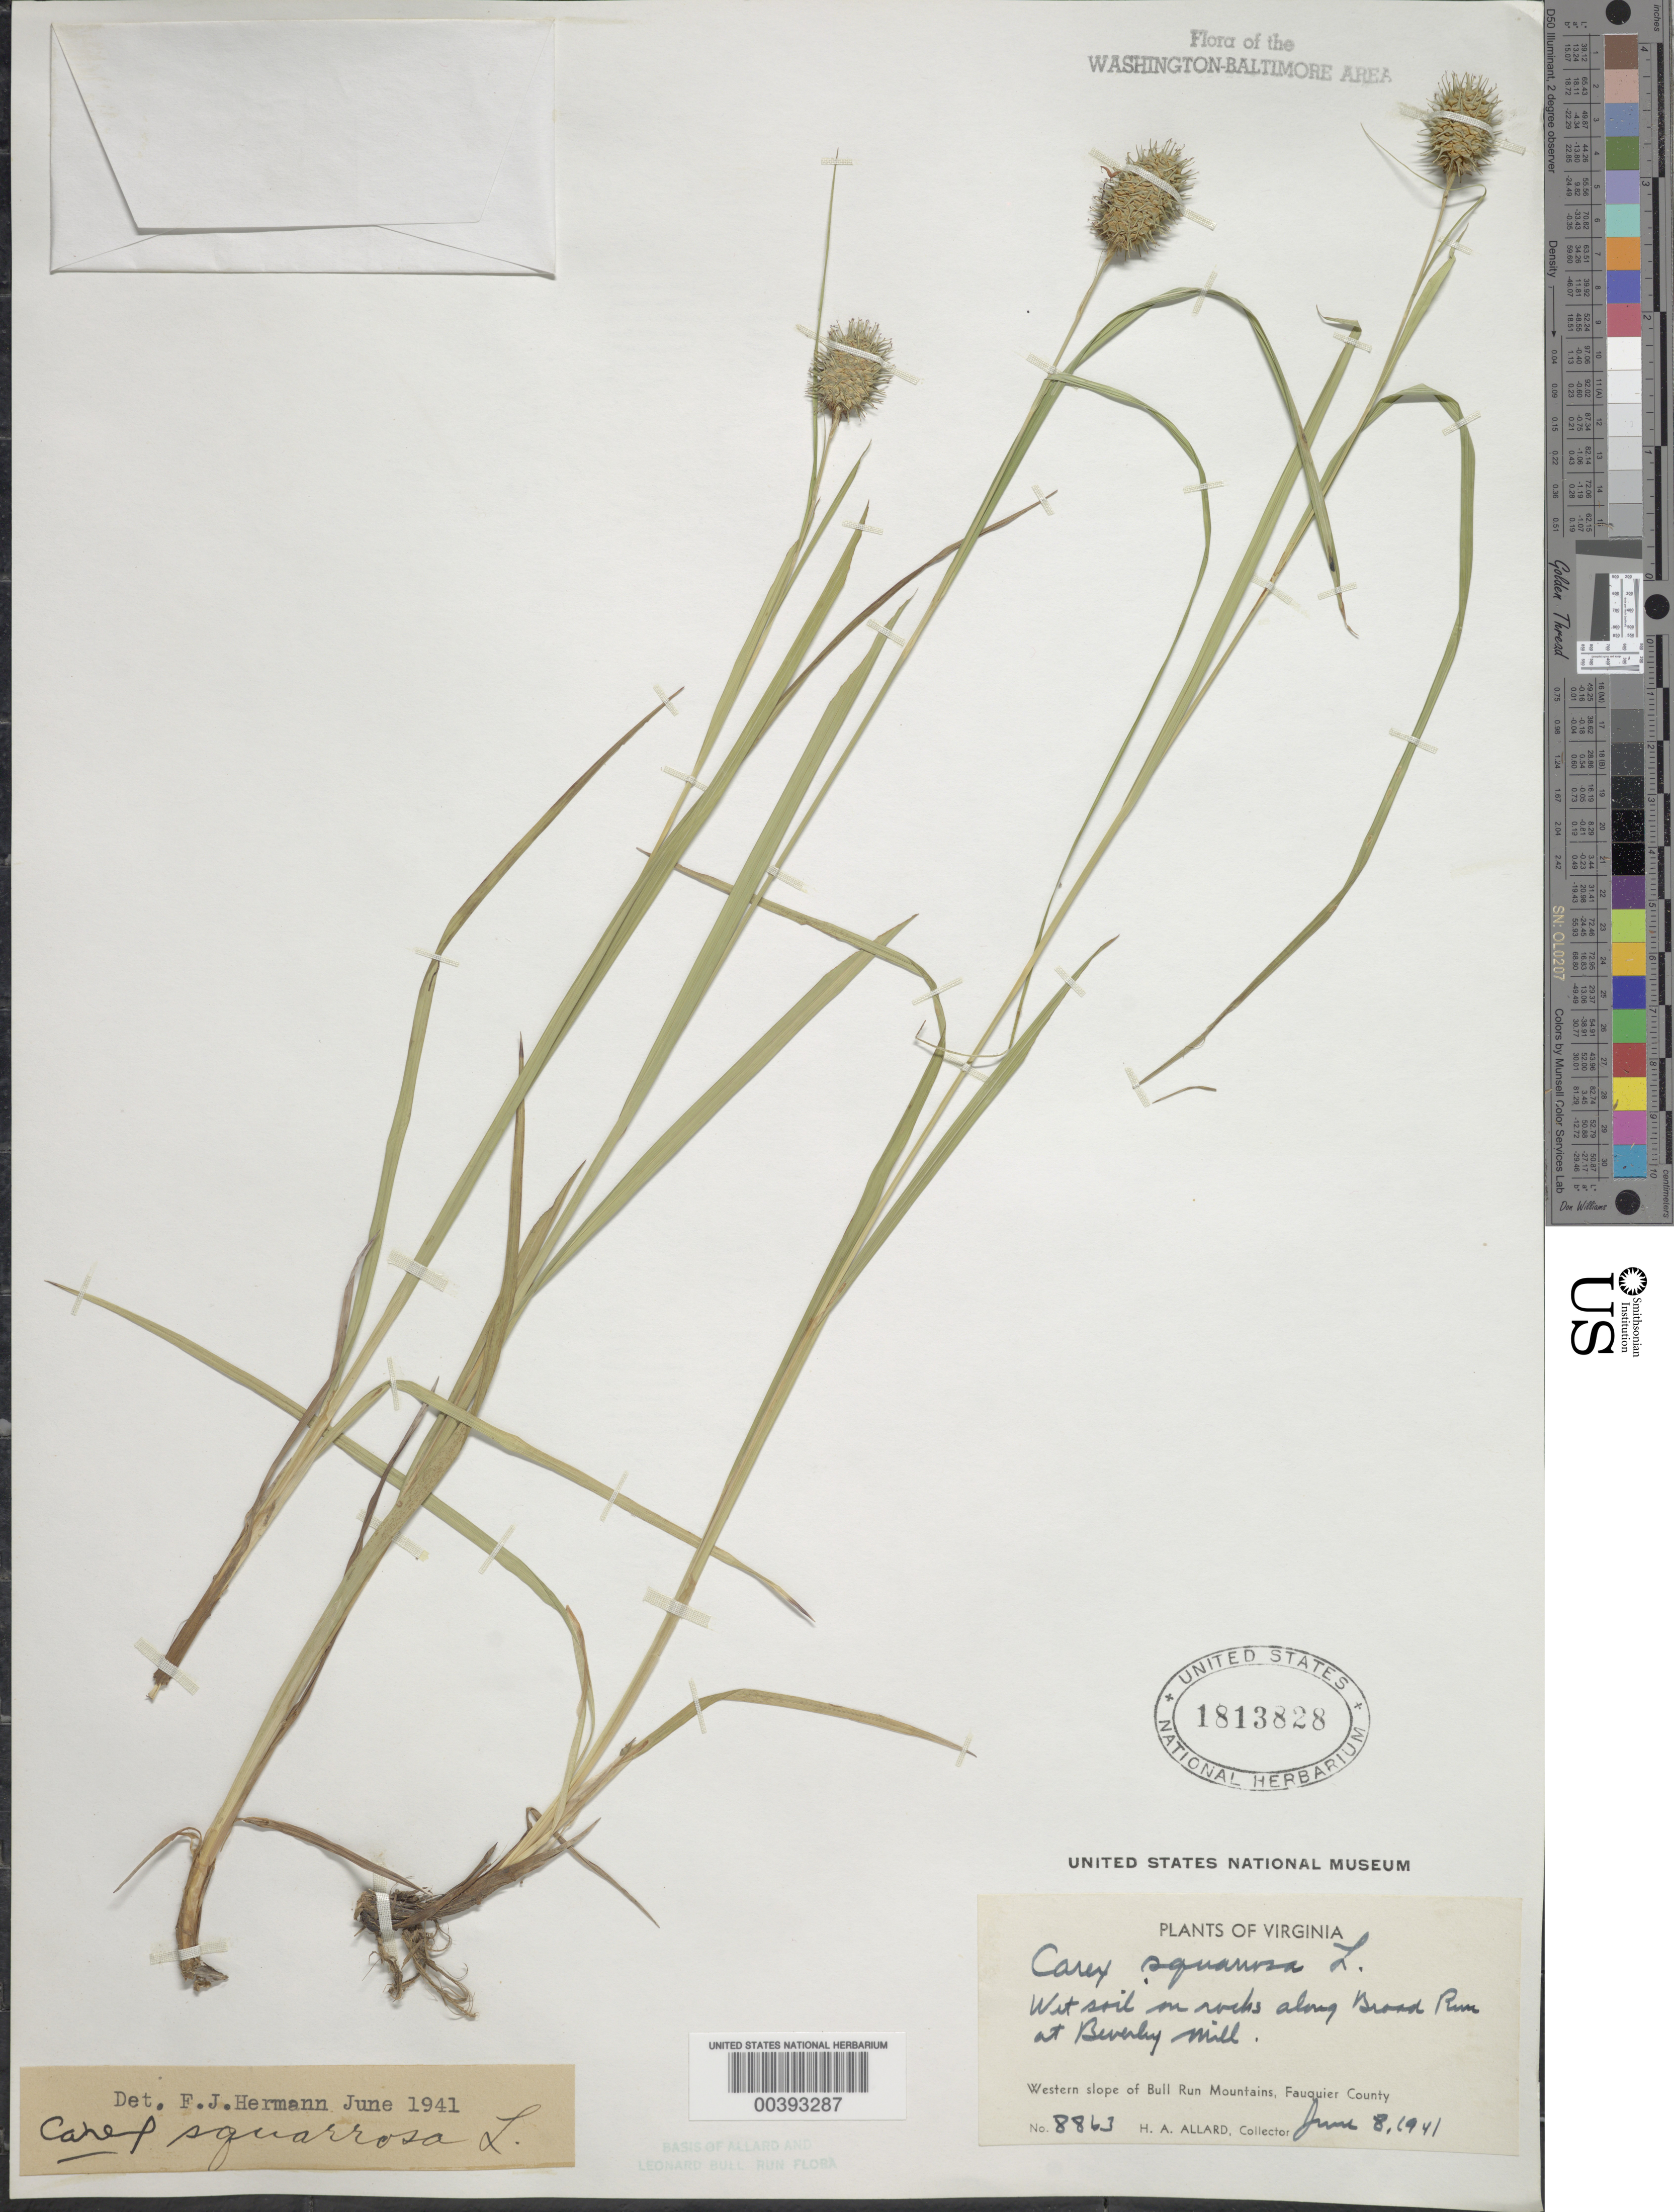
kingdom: Plantae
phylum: Tracheophyta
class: Liliopsida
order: Poales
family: Cyperaceae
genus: Carex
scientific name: Carex squarrosa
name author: L.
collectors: H. A. Allard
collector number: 8863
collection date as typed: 08 Jun 1941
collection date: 1941-06-08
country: United States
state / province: Virginia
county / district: Fauquier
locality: Broad Run, Beverley Mill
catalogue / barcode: US 1813828